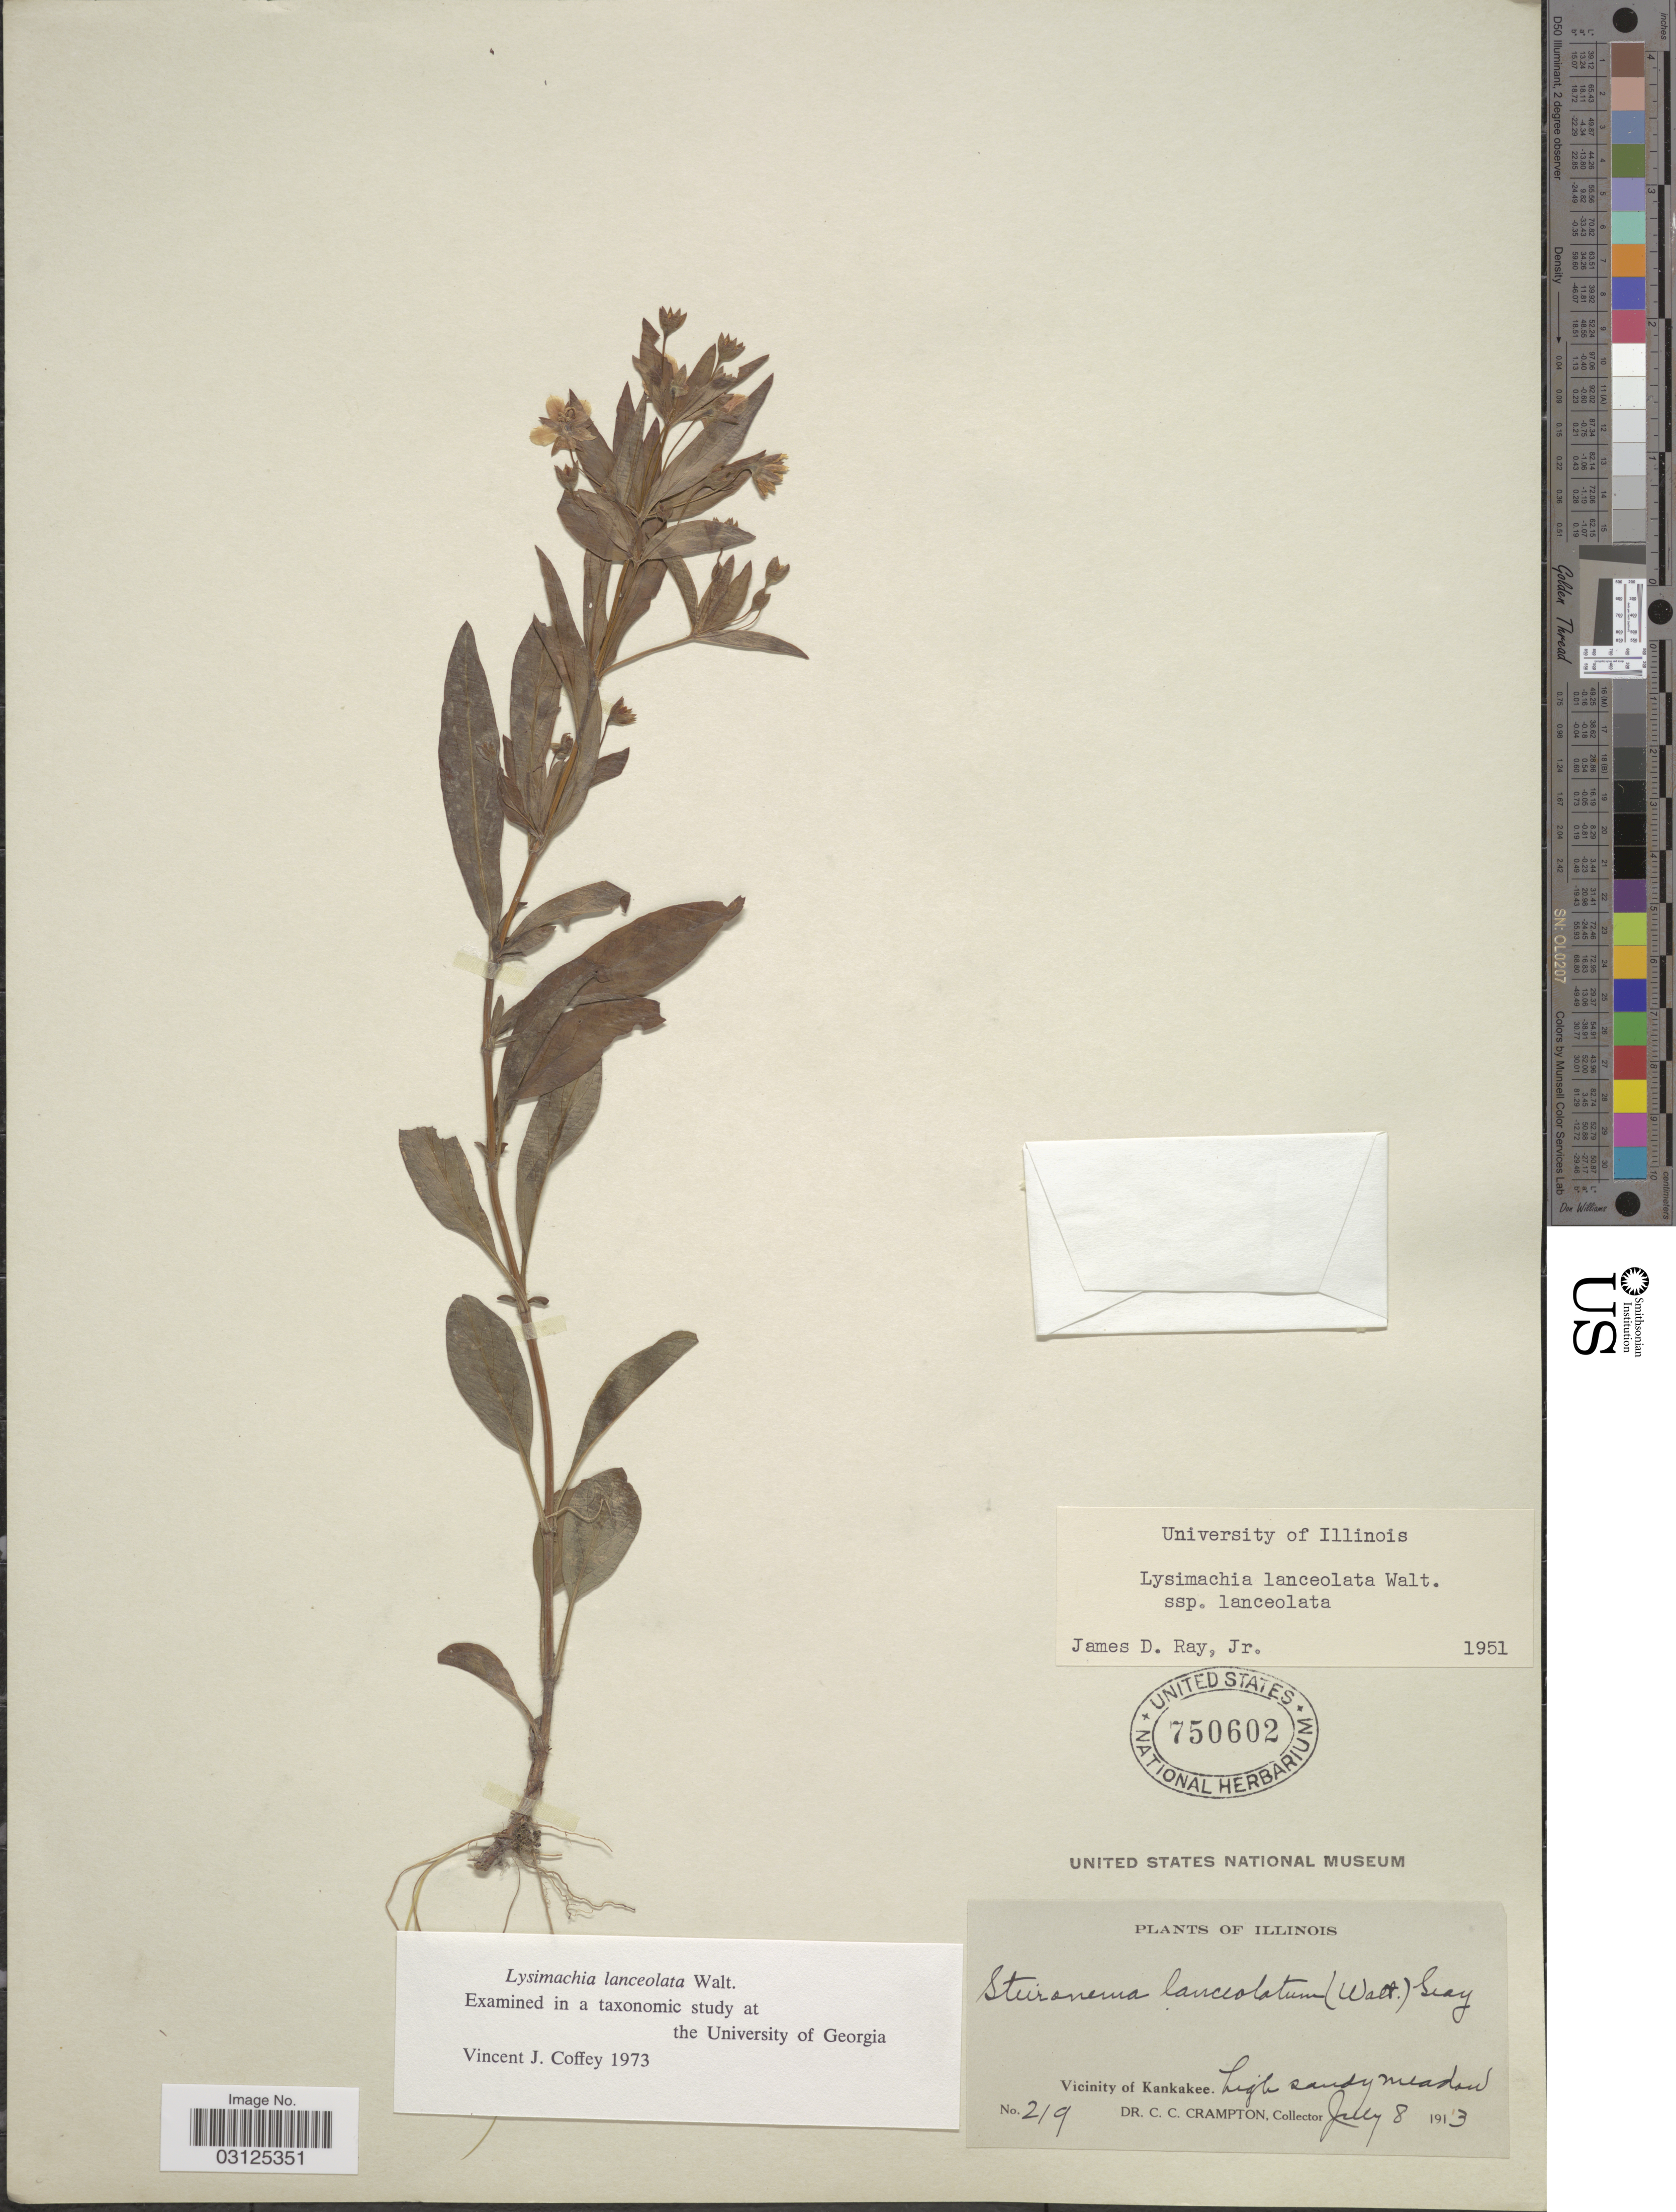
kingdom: Plantae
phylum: Tracheophyta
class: Magnoliopsida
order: Ericales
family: Primulaceae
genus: Lysimachia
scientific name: Lysimachia lanceolata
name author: Walter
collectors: C. Crampton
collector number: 219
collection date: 1913-07-08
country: United States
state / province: Illinois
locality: Vicinity of Kankakee high sandy meadow.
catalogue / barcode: US 750602